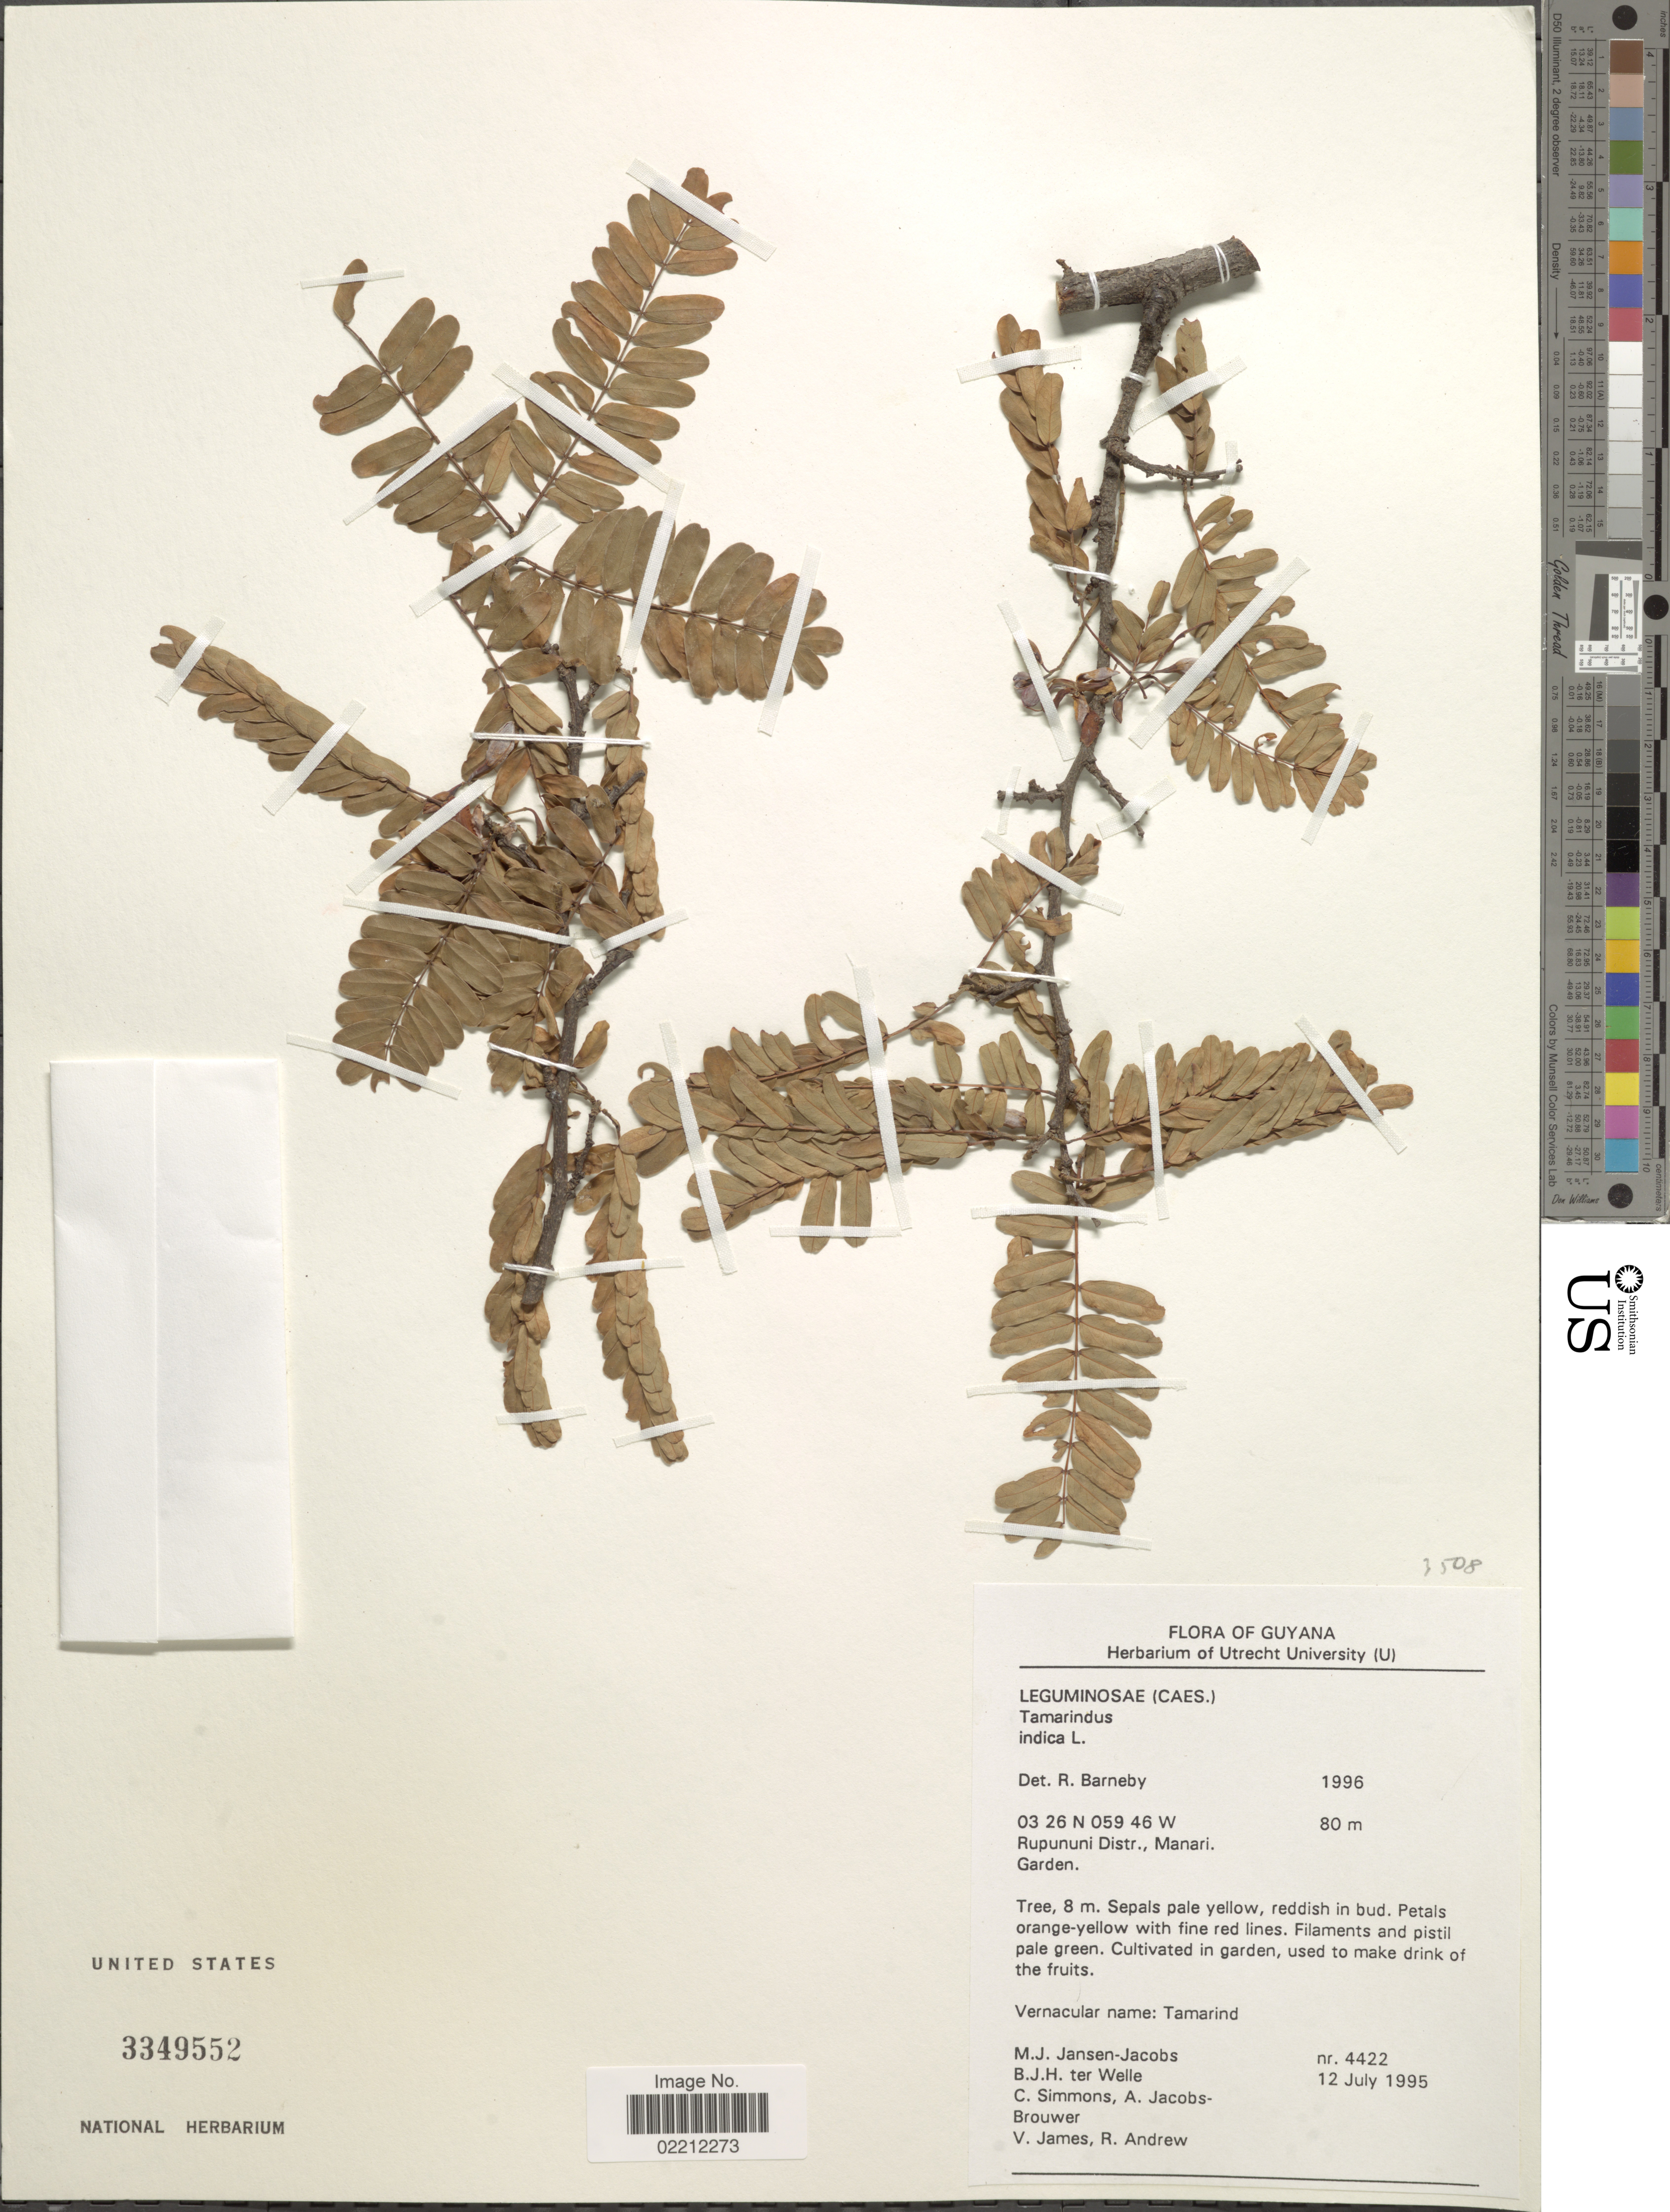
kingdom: Plantae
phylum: Tracheophyta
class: Magnoliopsida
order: Fabales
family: Fabaceae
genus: Tamarindus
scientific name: Tamarindus indica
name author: L.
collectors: M. J. Jansen-Jacobs, B. Welle, C. Simmons, A. Jacobs-Brouwer & et al.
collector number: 4422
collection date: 1995-07-12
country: Guyana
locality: Rupununi Distr., Manari.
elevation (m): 80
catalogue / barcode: US 3349552